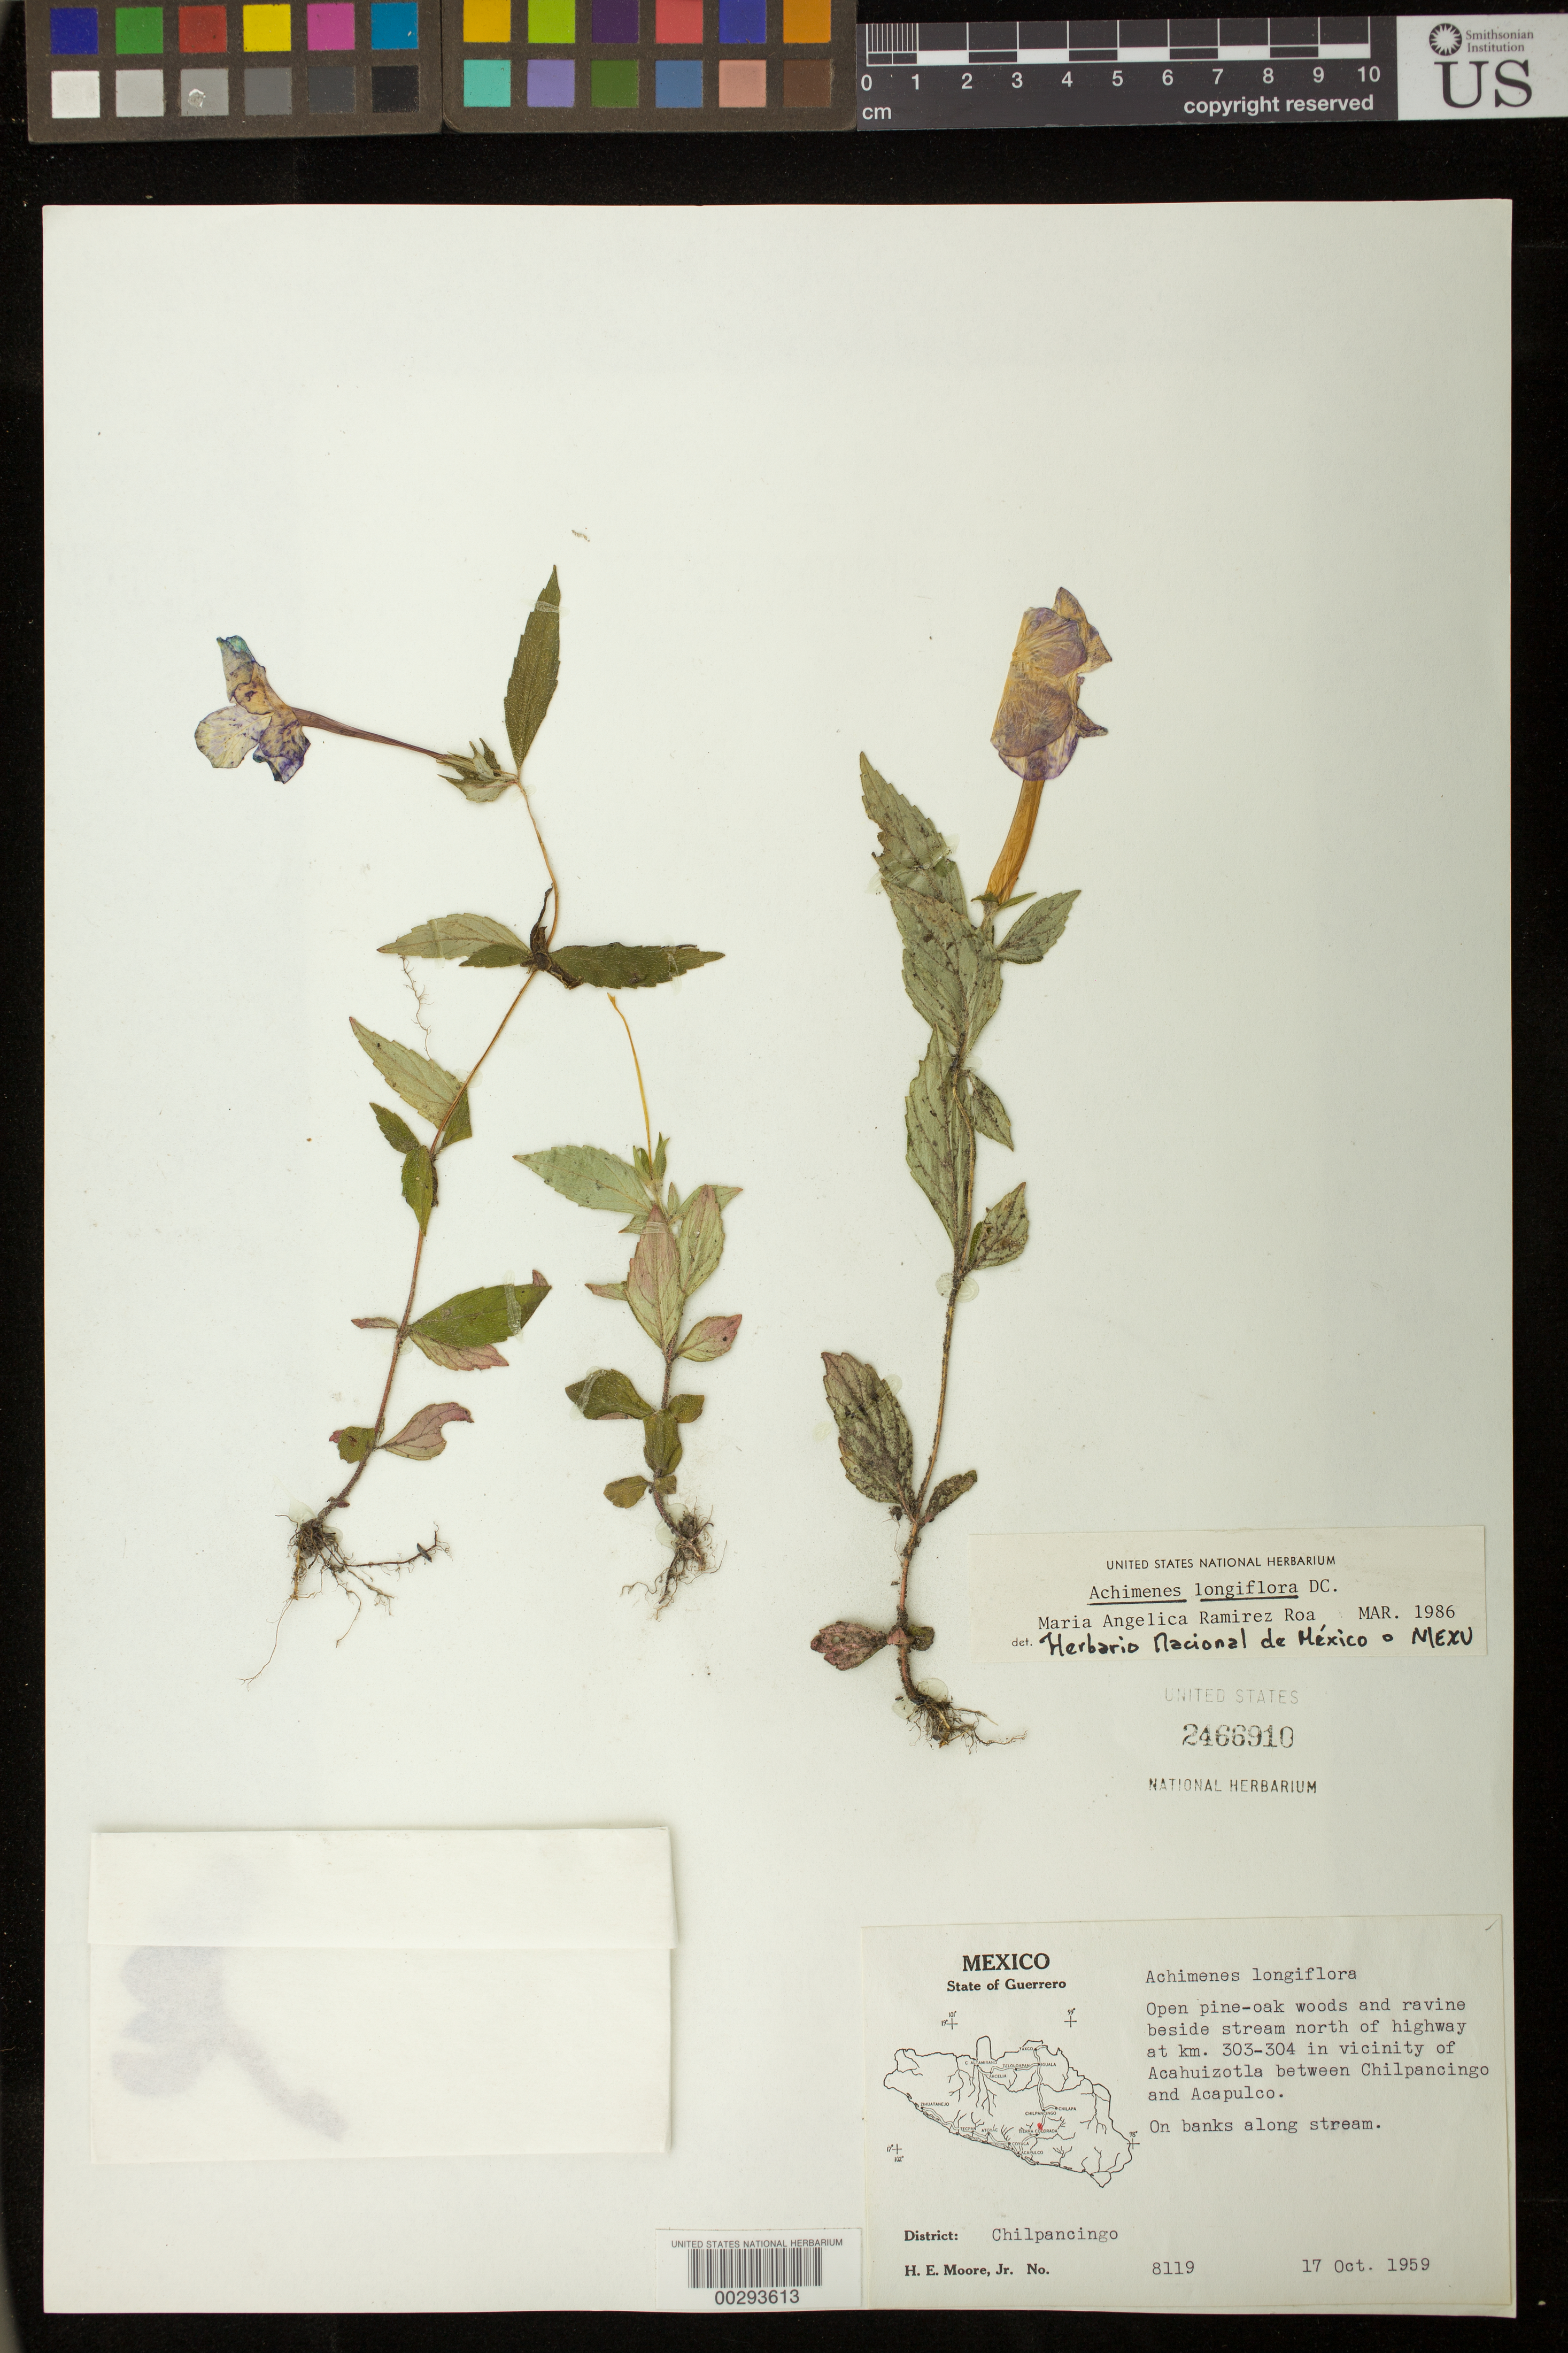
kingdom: Plantae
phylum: Tracheophyta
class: Magnoliopsida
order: Lamiales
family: Gesneriaceae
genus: Achimenes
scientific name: Achimenes longiflora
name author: DC.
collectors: H. E. Moore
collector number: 8119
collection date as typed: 17 Oct 1959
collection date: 1959-10-17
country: Mexico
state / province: Guerrero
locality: Chilpancingo Dist, N of highway at km 303-304 in vicinity of Acahuizotla between Chilpancingo and Acapulco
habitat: Open pine-oak woods and ravine beside stream; on banks along stream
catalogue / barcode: US 2466910